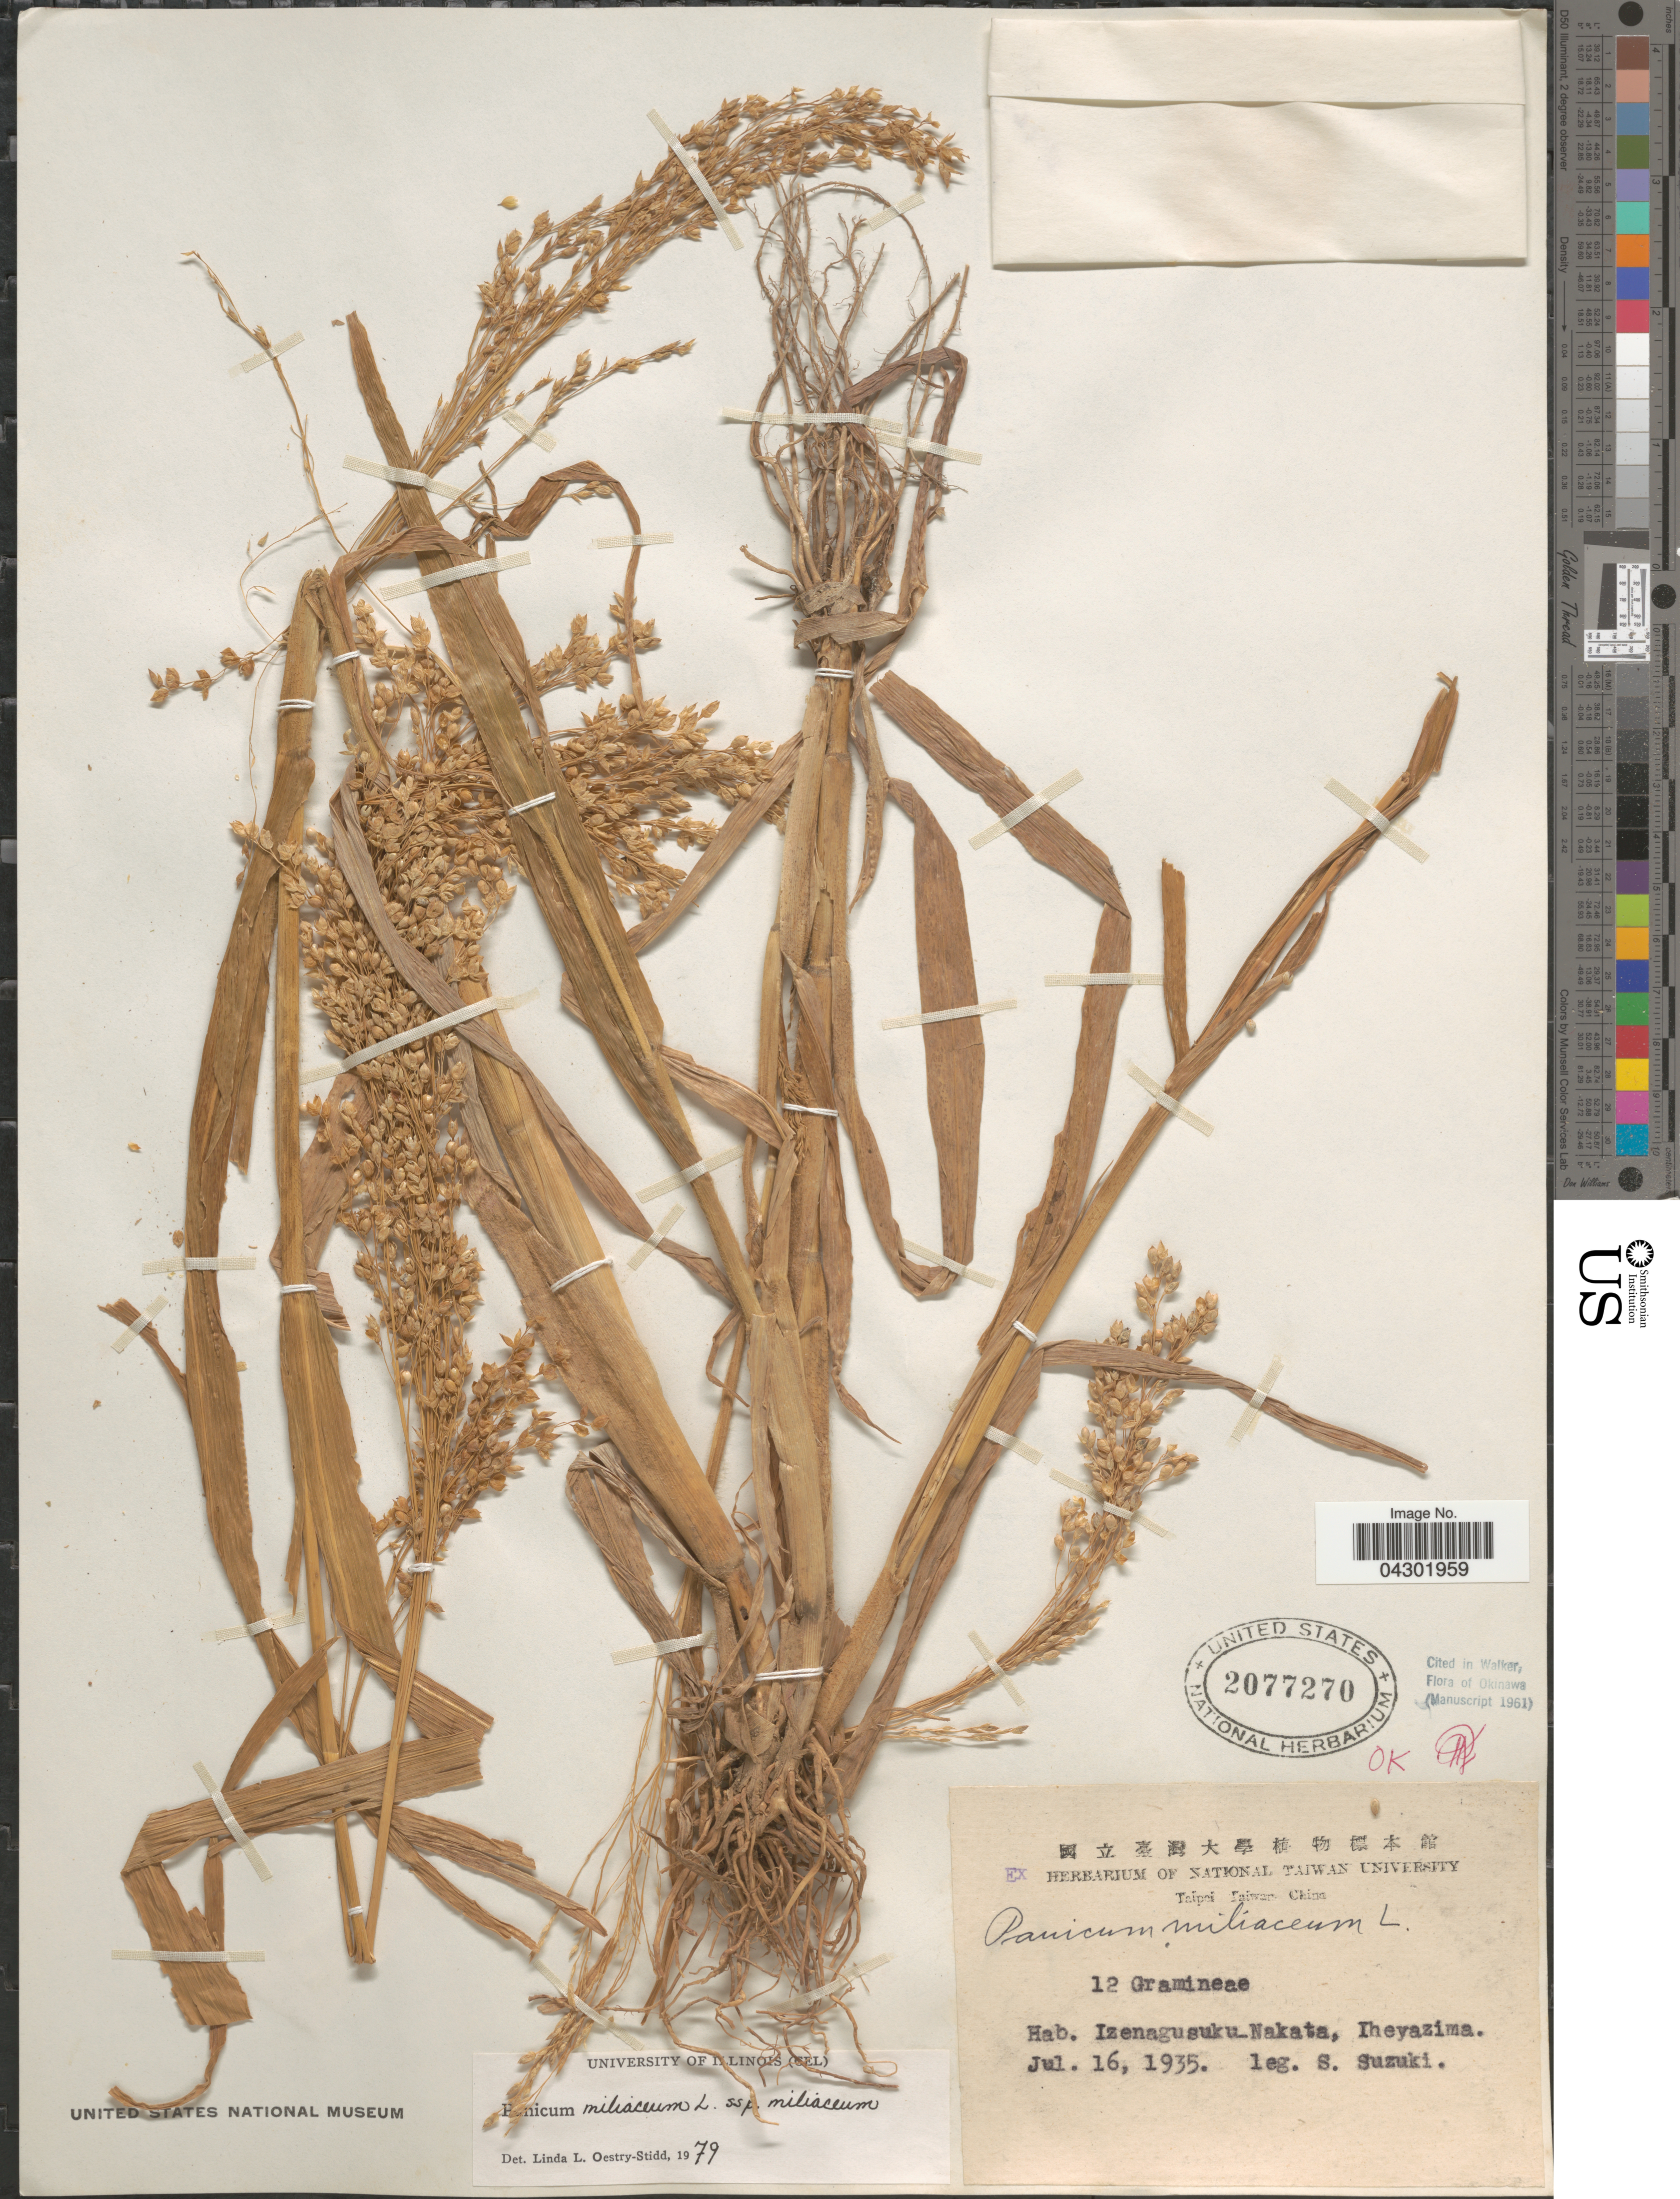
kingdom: Plantae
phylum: Tracheophyta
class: Liliopsida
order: Poales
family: Poaceae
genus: Panicum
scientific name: Panicum miliaceum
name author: L.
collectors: S. Suzuki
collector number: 12?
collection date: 1935-07-16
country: Japan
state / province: Okinawa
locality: Okinawa. Izenagusuku-Nakata, Iheyazima.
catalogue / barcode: US 2077270